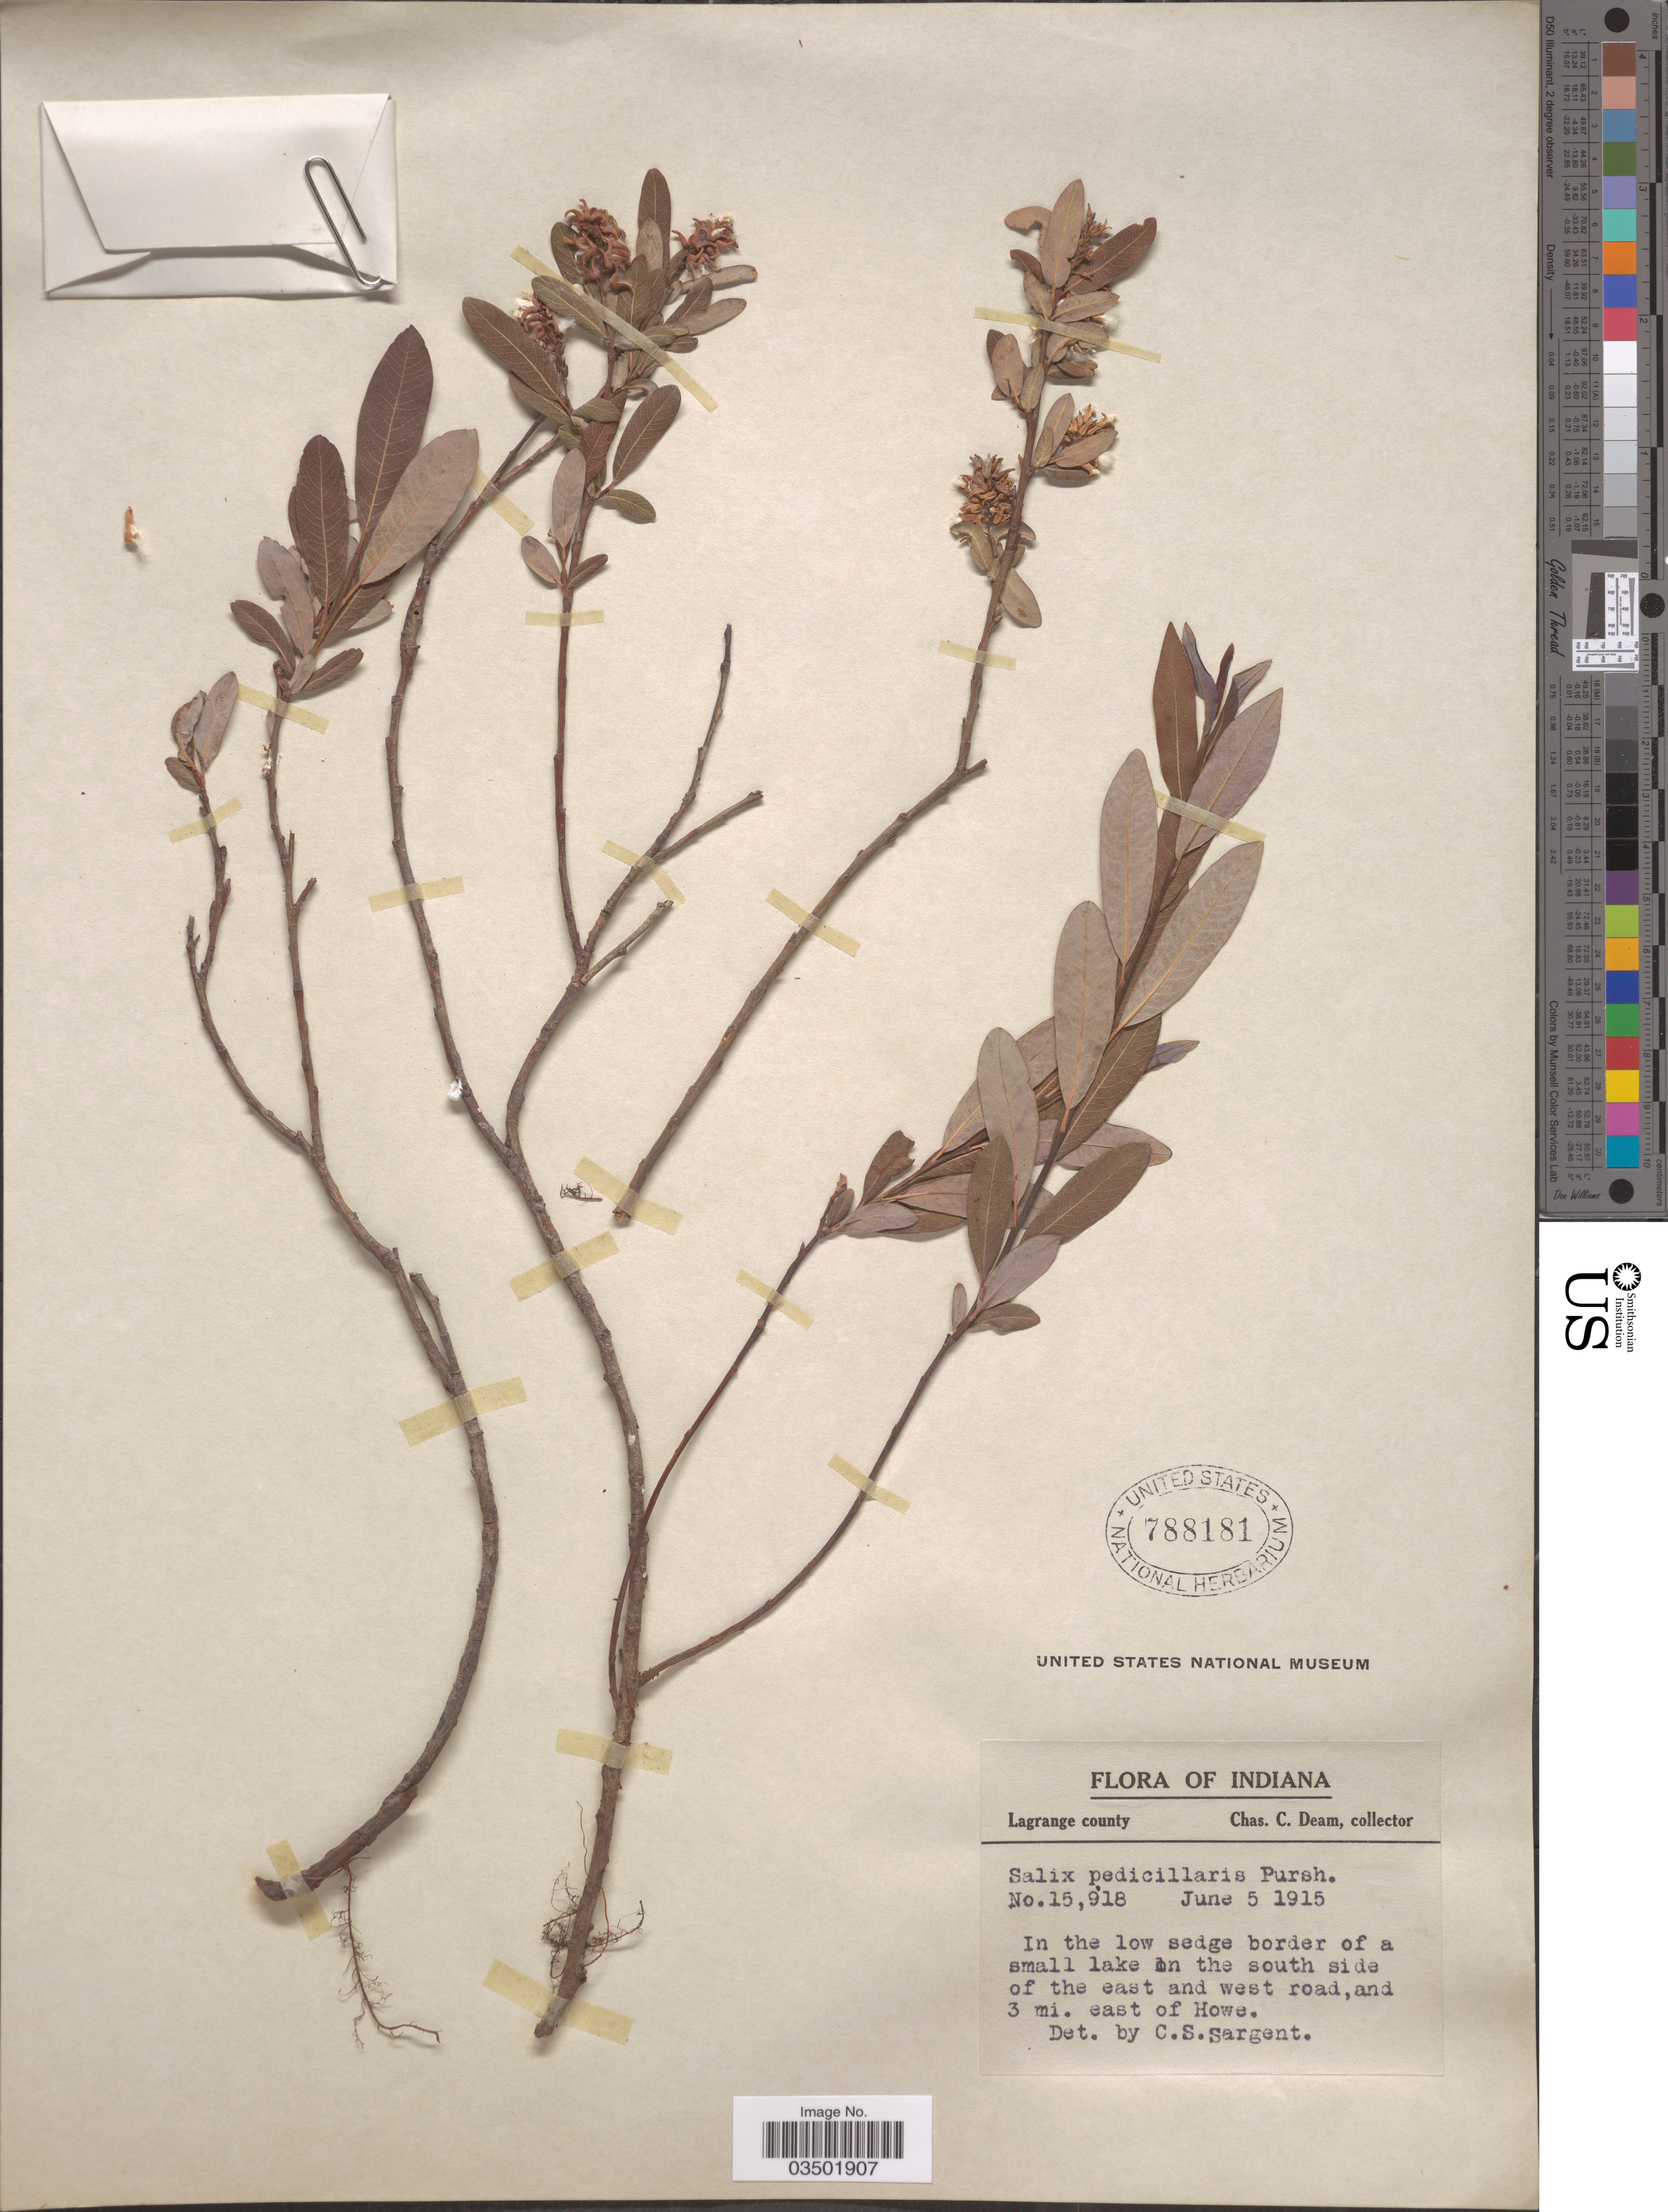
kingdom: Plantae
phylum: Tracheophyta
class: Magnoliopsida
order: Malpighiales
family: Salicaceae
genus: Salix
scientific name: Salix pedicellaris var. hypoglauca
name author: Fernald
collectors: C. C. Deam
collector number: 15918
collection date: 1915-06-05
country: United States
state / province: Indiana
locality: Lagrange county. In the low sedge border of a small lake on the south side of the east and west road, and 3 mi. east of Howe.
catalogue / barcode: US 788181